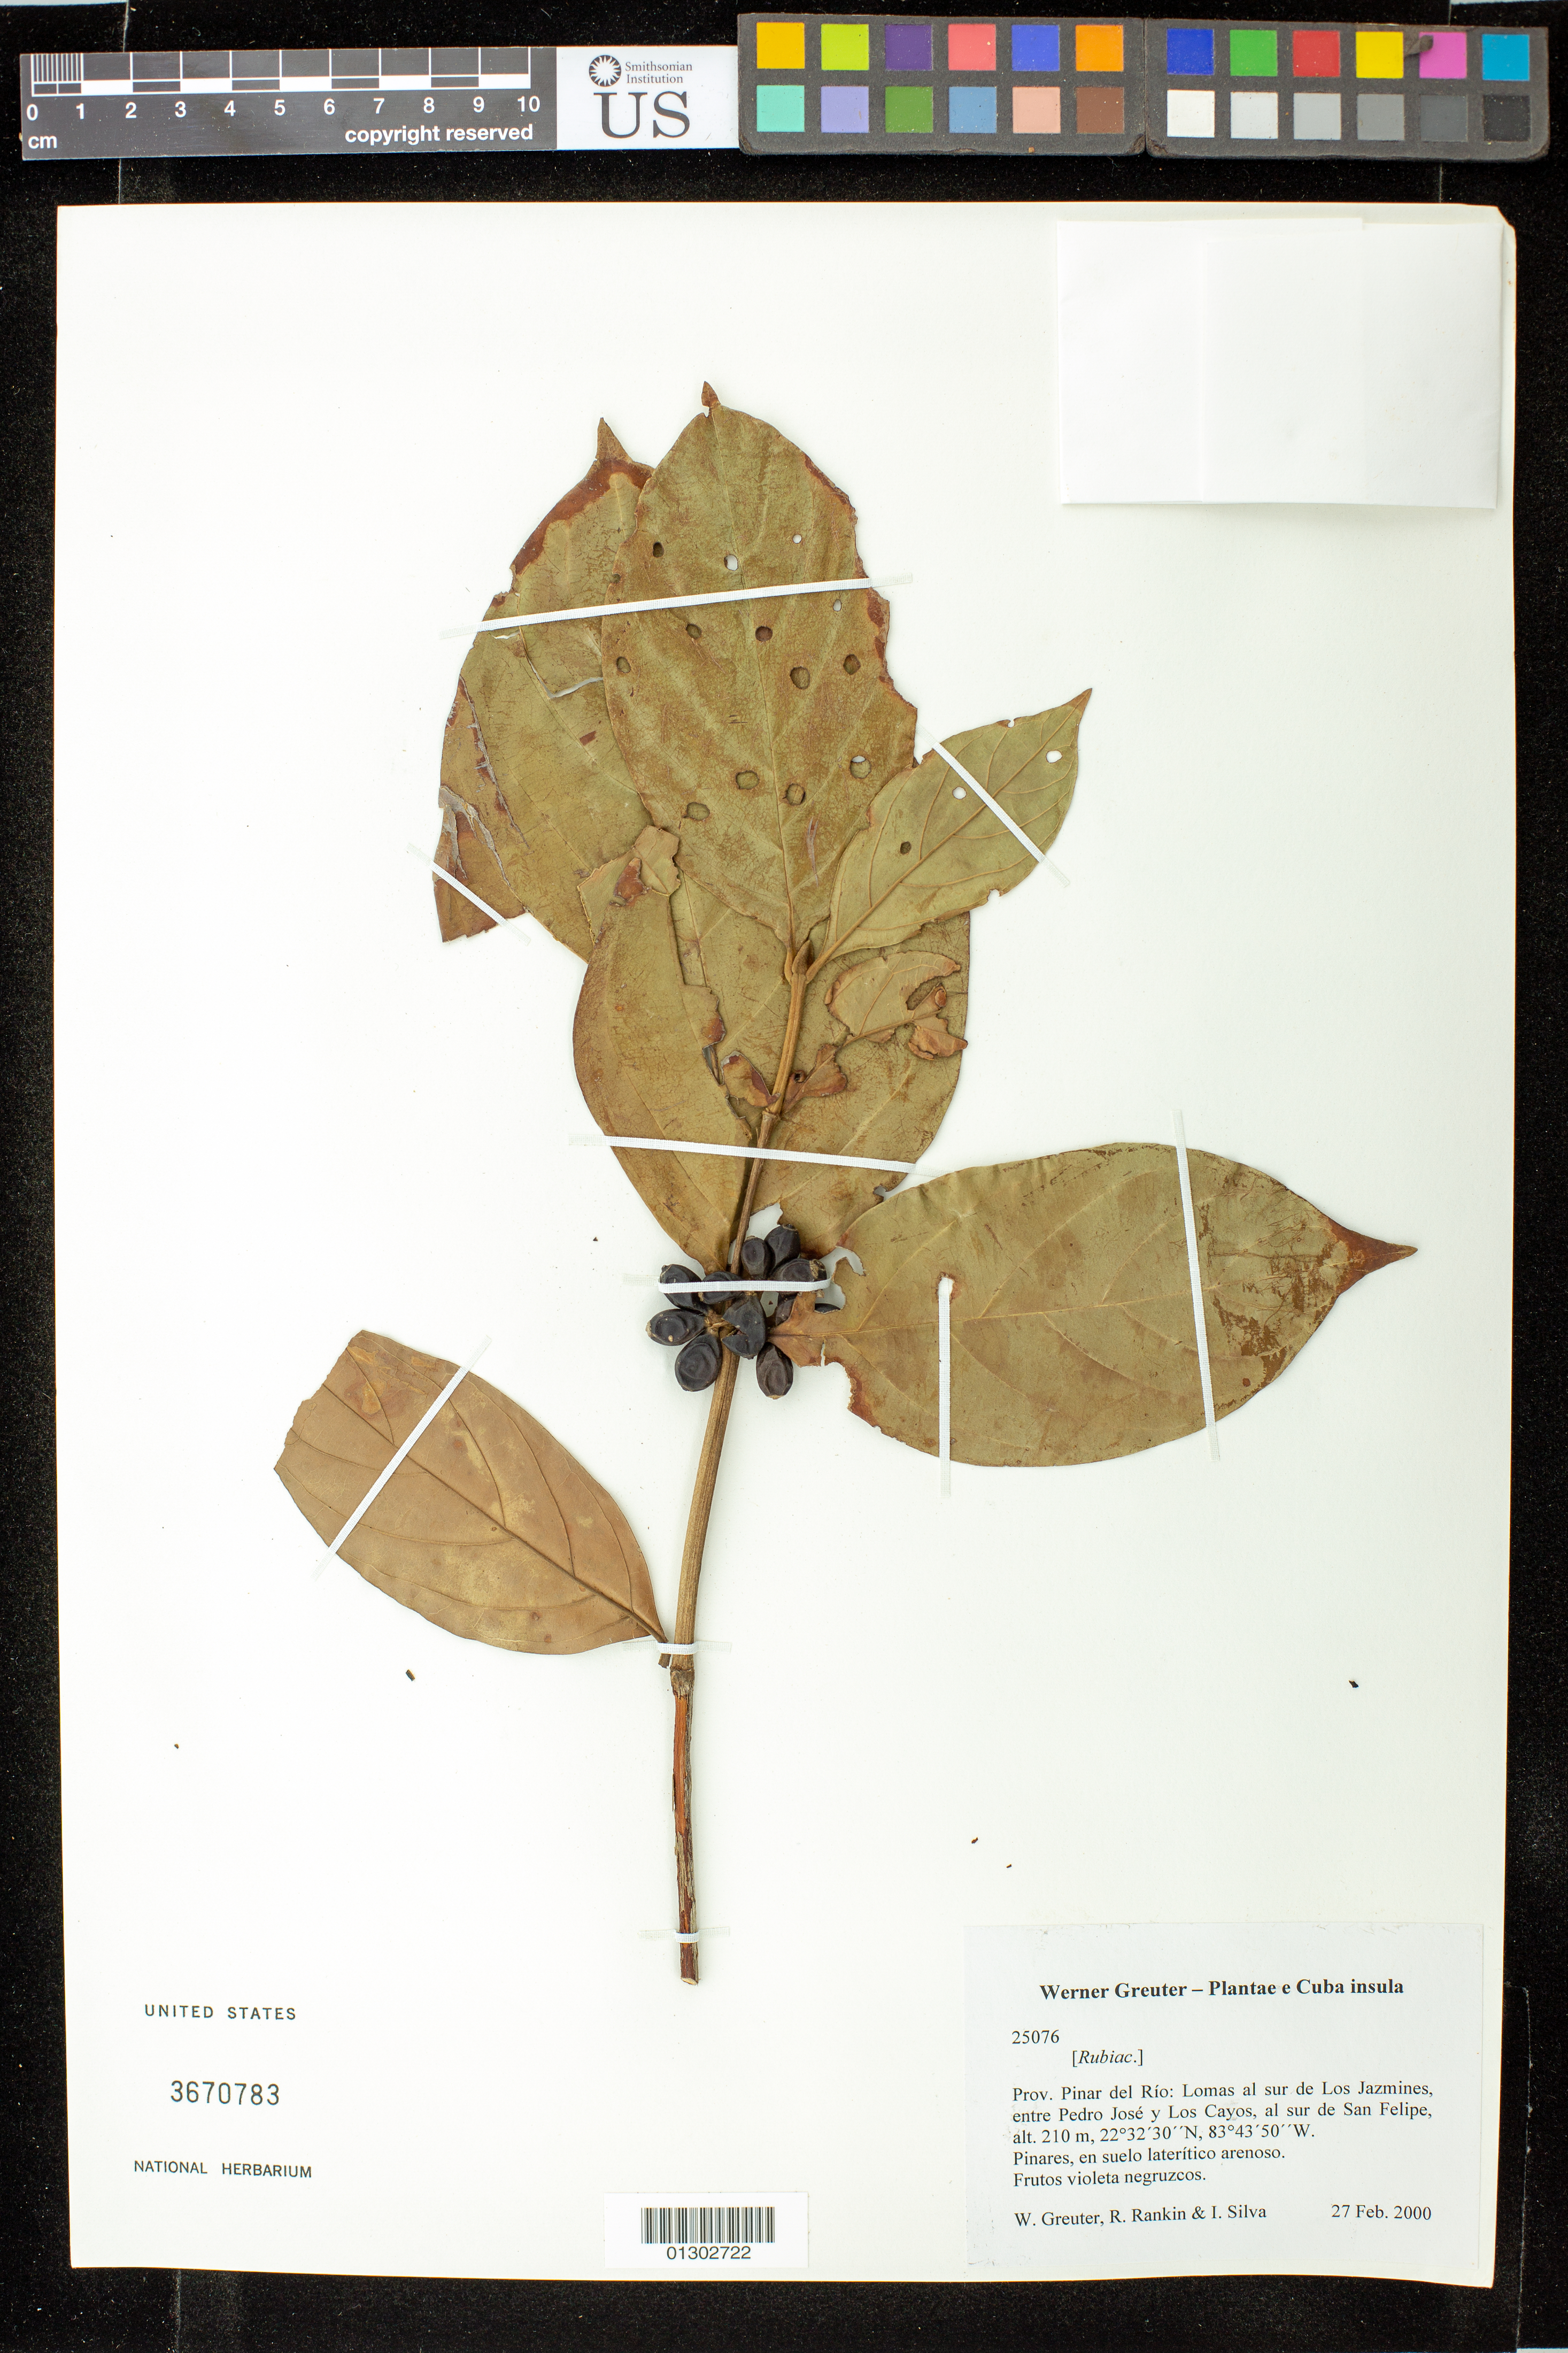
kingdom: Plantae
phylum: Tracheophyta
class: Magnoliopsida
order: Gentianales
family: Rubiaceae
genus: Amaioua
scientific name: Amaioua corymbosa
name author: Kunth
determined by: Kirkbride, J. H.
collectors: W. R. Greuter, R. Rankin Rodriguez & I. Silva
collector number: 25076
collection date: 2000-02-27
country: Cuba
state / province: Pinar del Rio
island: Cuba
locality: Los Jazmines, lomas al sur; entre Pedro José y Los Cayos, al sur de San Felipe.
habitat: Pinares, en suelo laterítico arenoso.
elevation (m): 210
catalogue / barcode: US 3670783